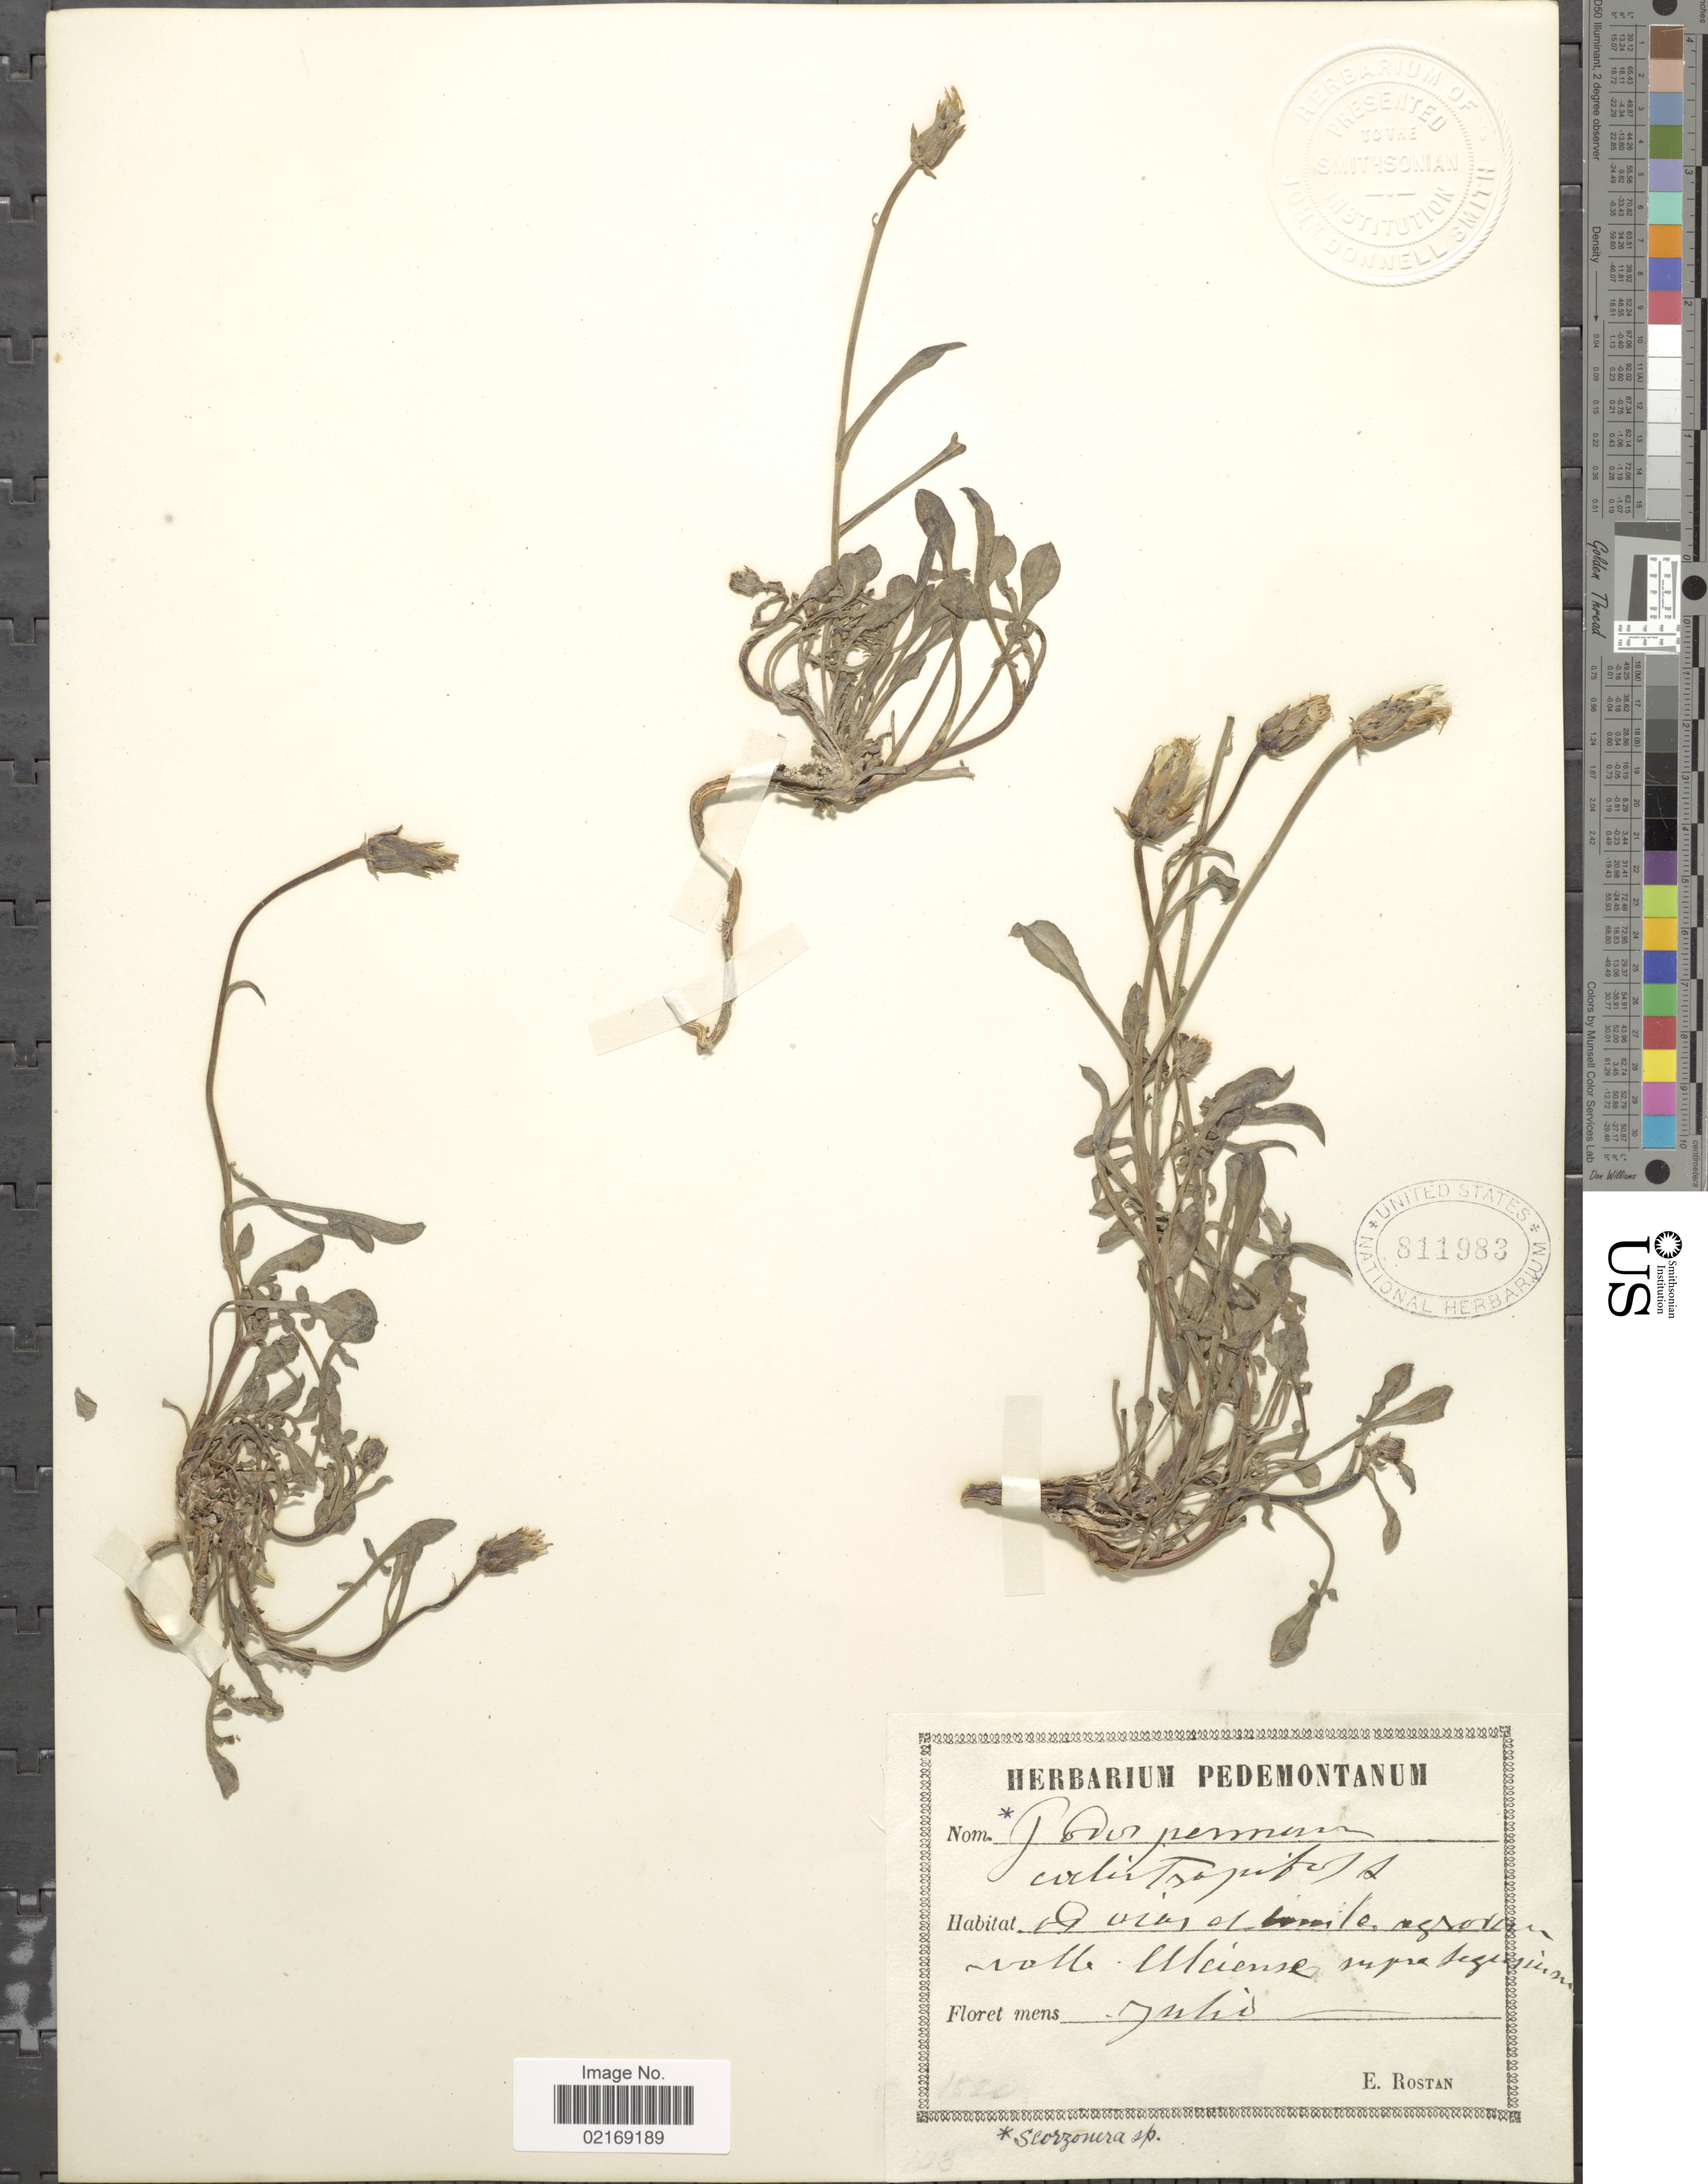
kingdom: Plantae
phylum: Tracheophyta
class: Magnoliopsida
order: Asterales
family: Asteraceae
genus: Podospermum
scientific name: Podospermum laciniatum subsp. decumbens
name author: (Guss.) Gemeinholzer & Greuter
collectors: E. Rostan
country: Italy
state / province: Piedmont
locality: Ad vias et comile agrosan nolb Uteiense supra Segusium [interpreted]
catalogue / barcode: US 811983